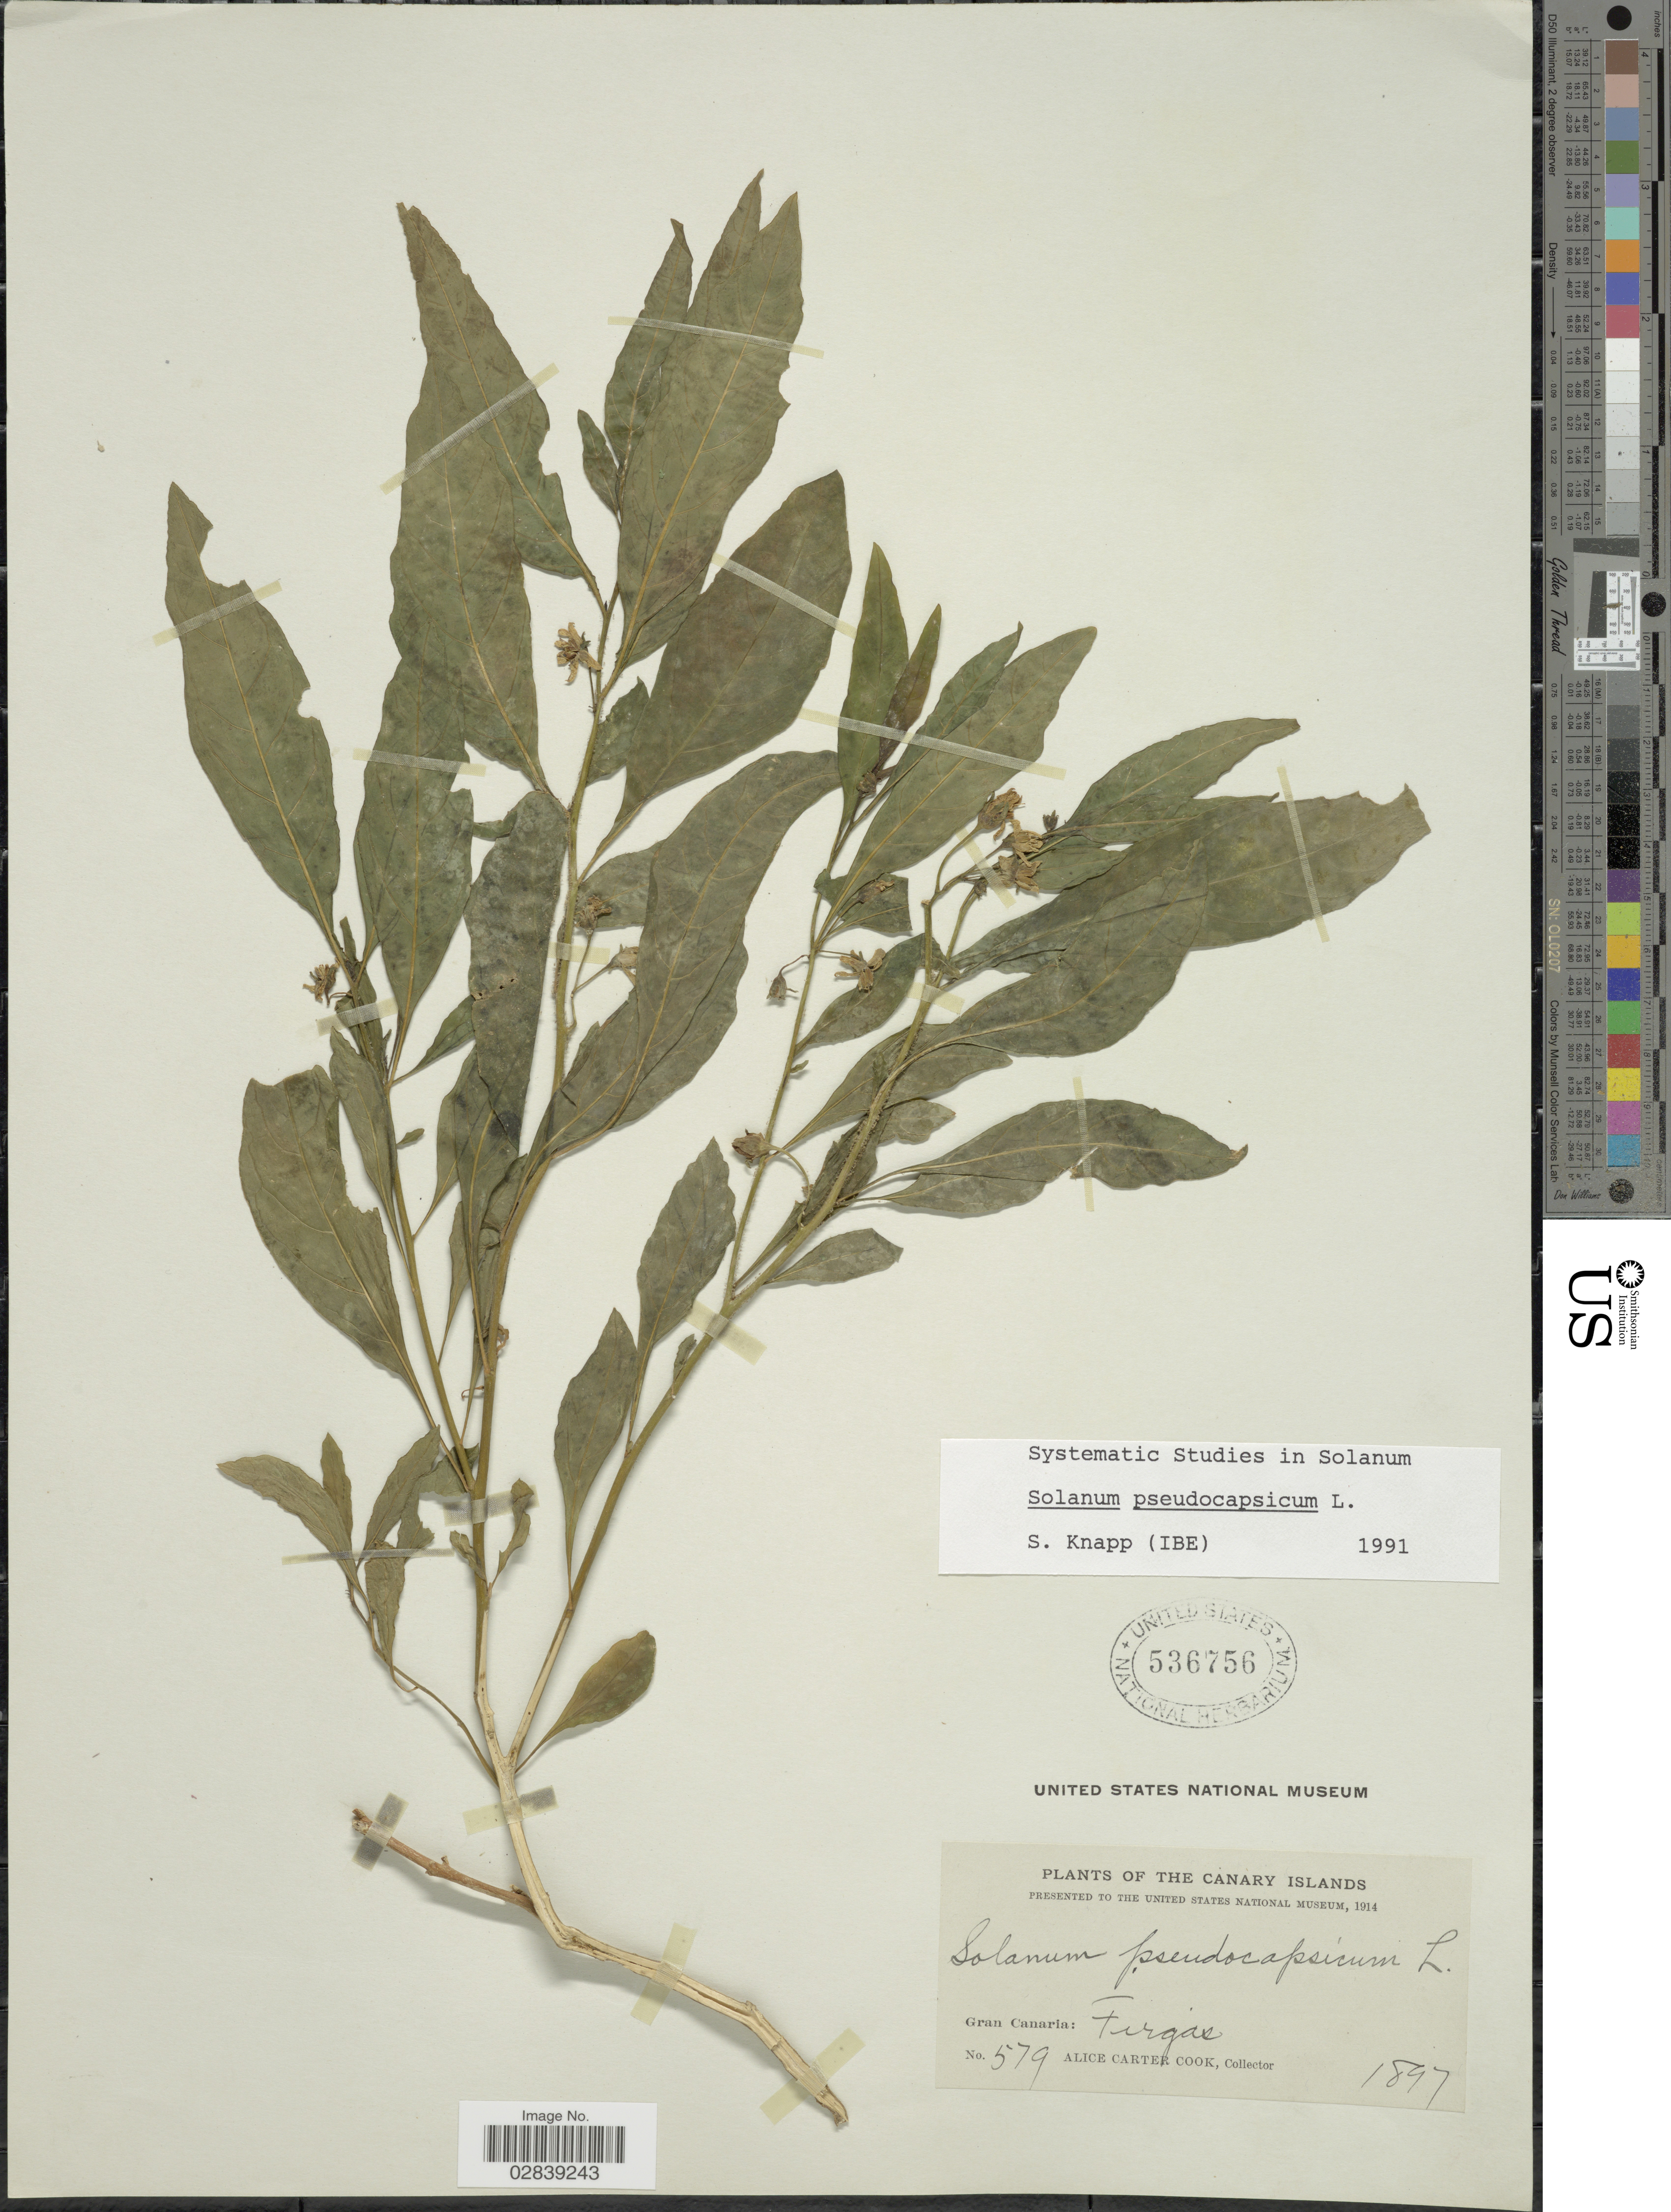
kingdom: Plantae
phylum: Tracheophyta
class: Magnoliopsida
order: Solanales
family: Solanaceae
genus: Solanum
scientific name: Solanum pseudocapsicum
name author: L.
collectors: Alice C. Cook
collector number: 579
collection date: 1897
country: Spain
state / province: Canarias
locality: The Canary Islands, Gran Canaria: Firgas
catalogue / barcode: US 536756